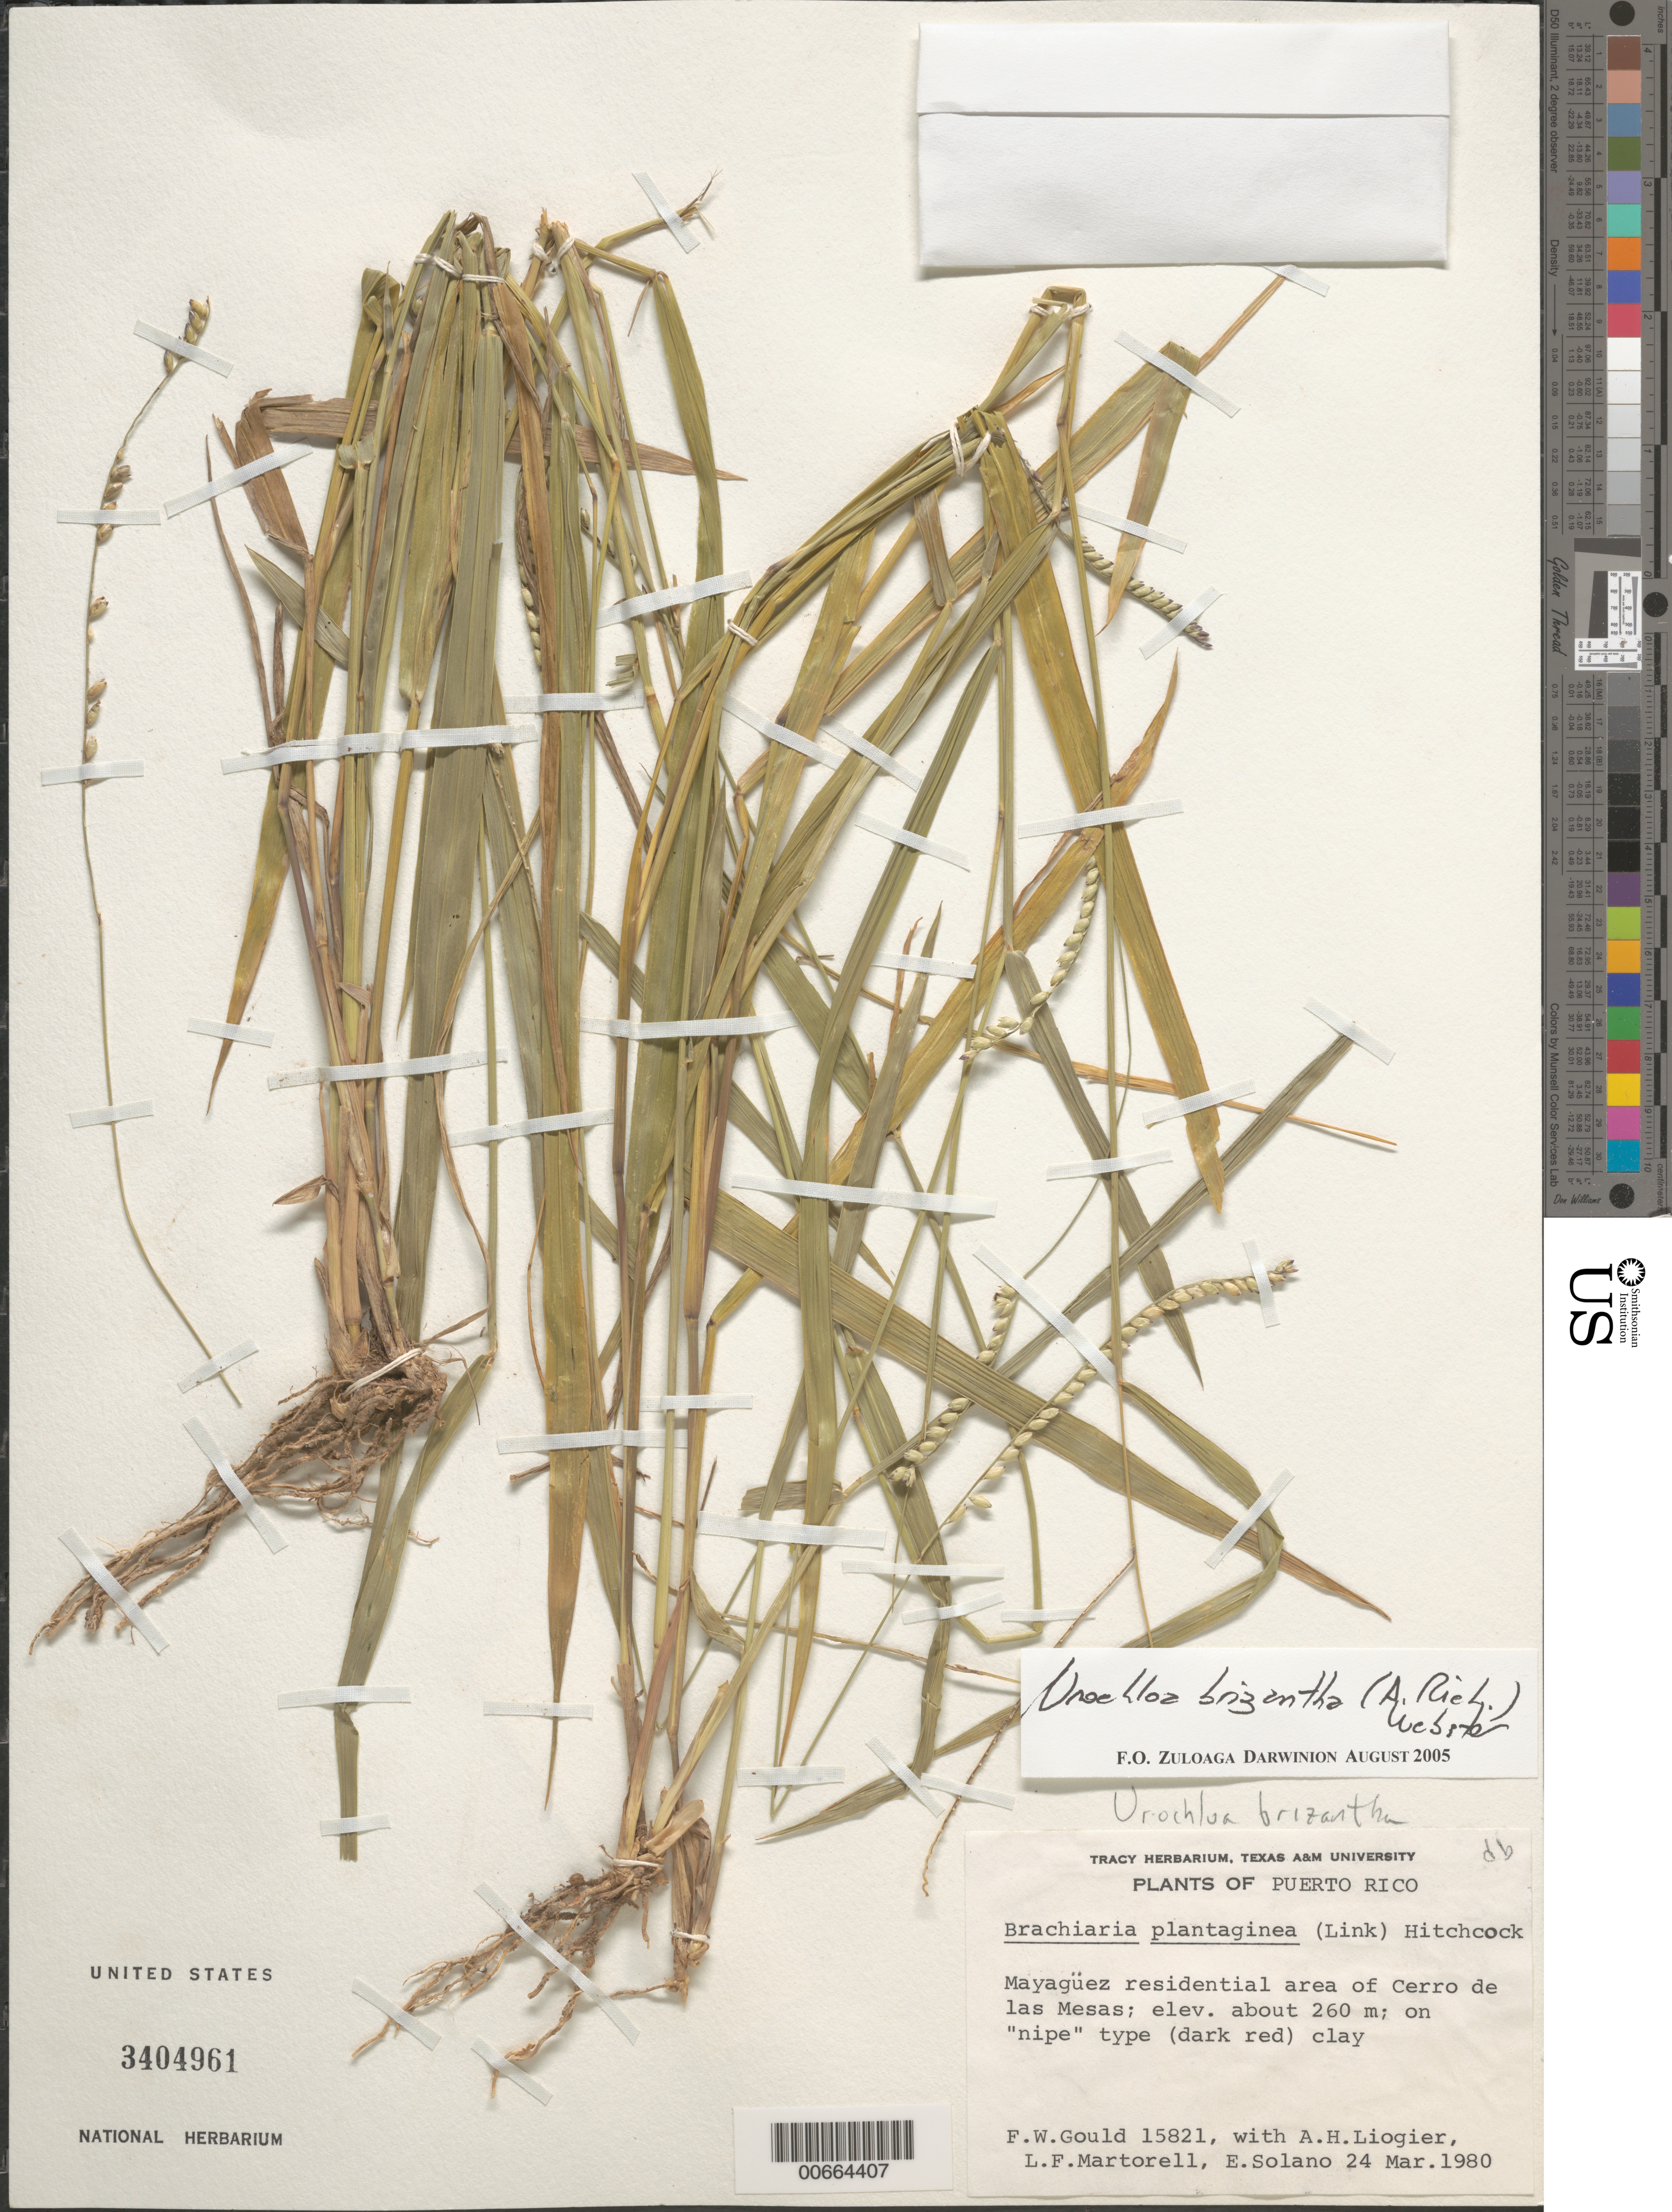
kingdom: Plantae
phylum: Tracheophyta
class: Liliopsida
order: Poales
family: Poaceae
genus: Urochloa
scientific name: Urochloa brizantha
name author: (Hochst. ex A. Rich.) R.D. Webster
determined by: Zuloaga, F. O.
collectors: F. W. Gould, A. H. Liogier, L. Martorell & E. Solano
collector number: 15821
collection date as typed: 24 Mar 1980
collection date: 1980-03-24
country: Puerto Rico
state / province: Mayagüez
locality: Residential area of Cerro de Las Mesas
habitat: On "nipe" typs (dark red) clay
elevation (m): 260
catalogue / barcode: US 3404961